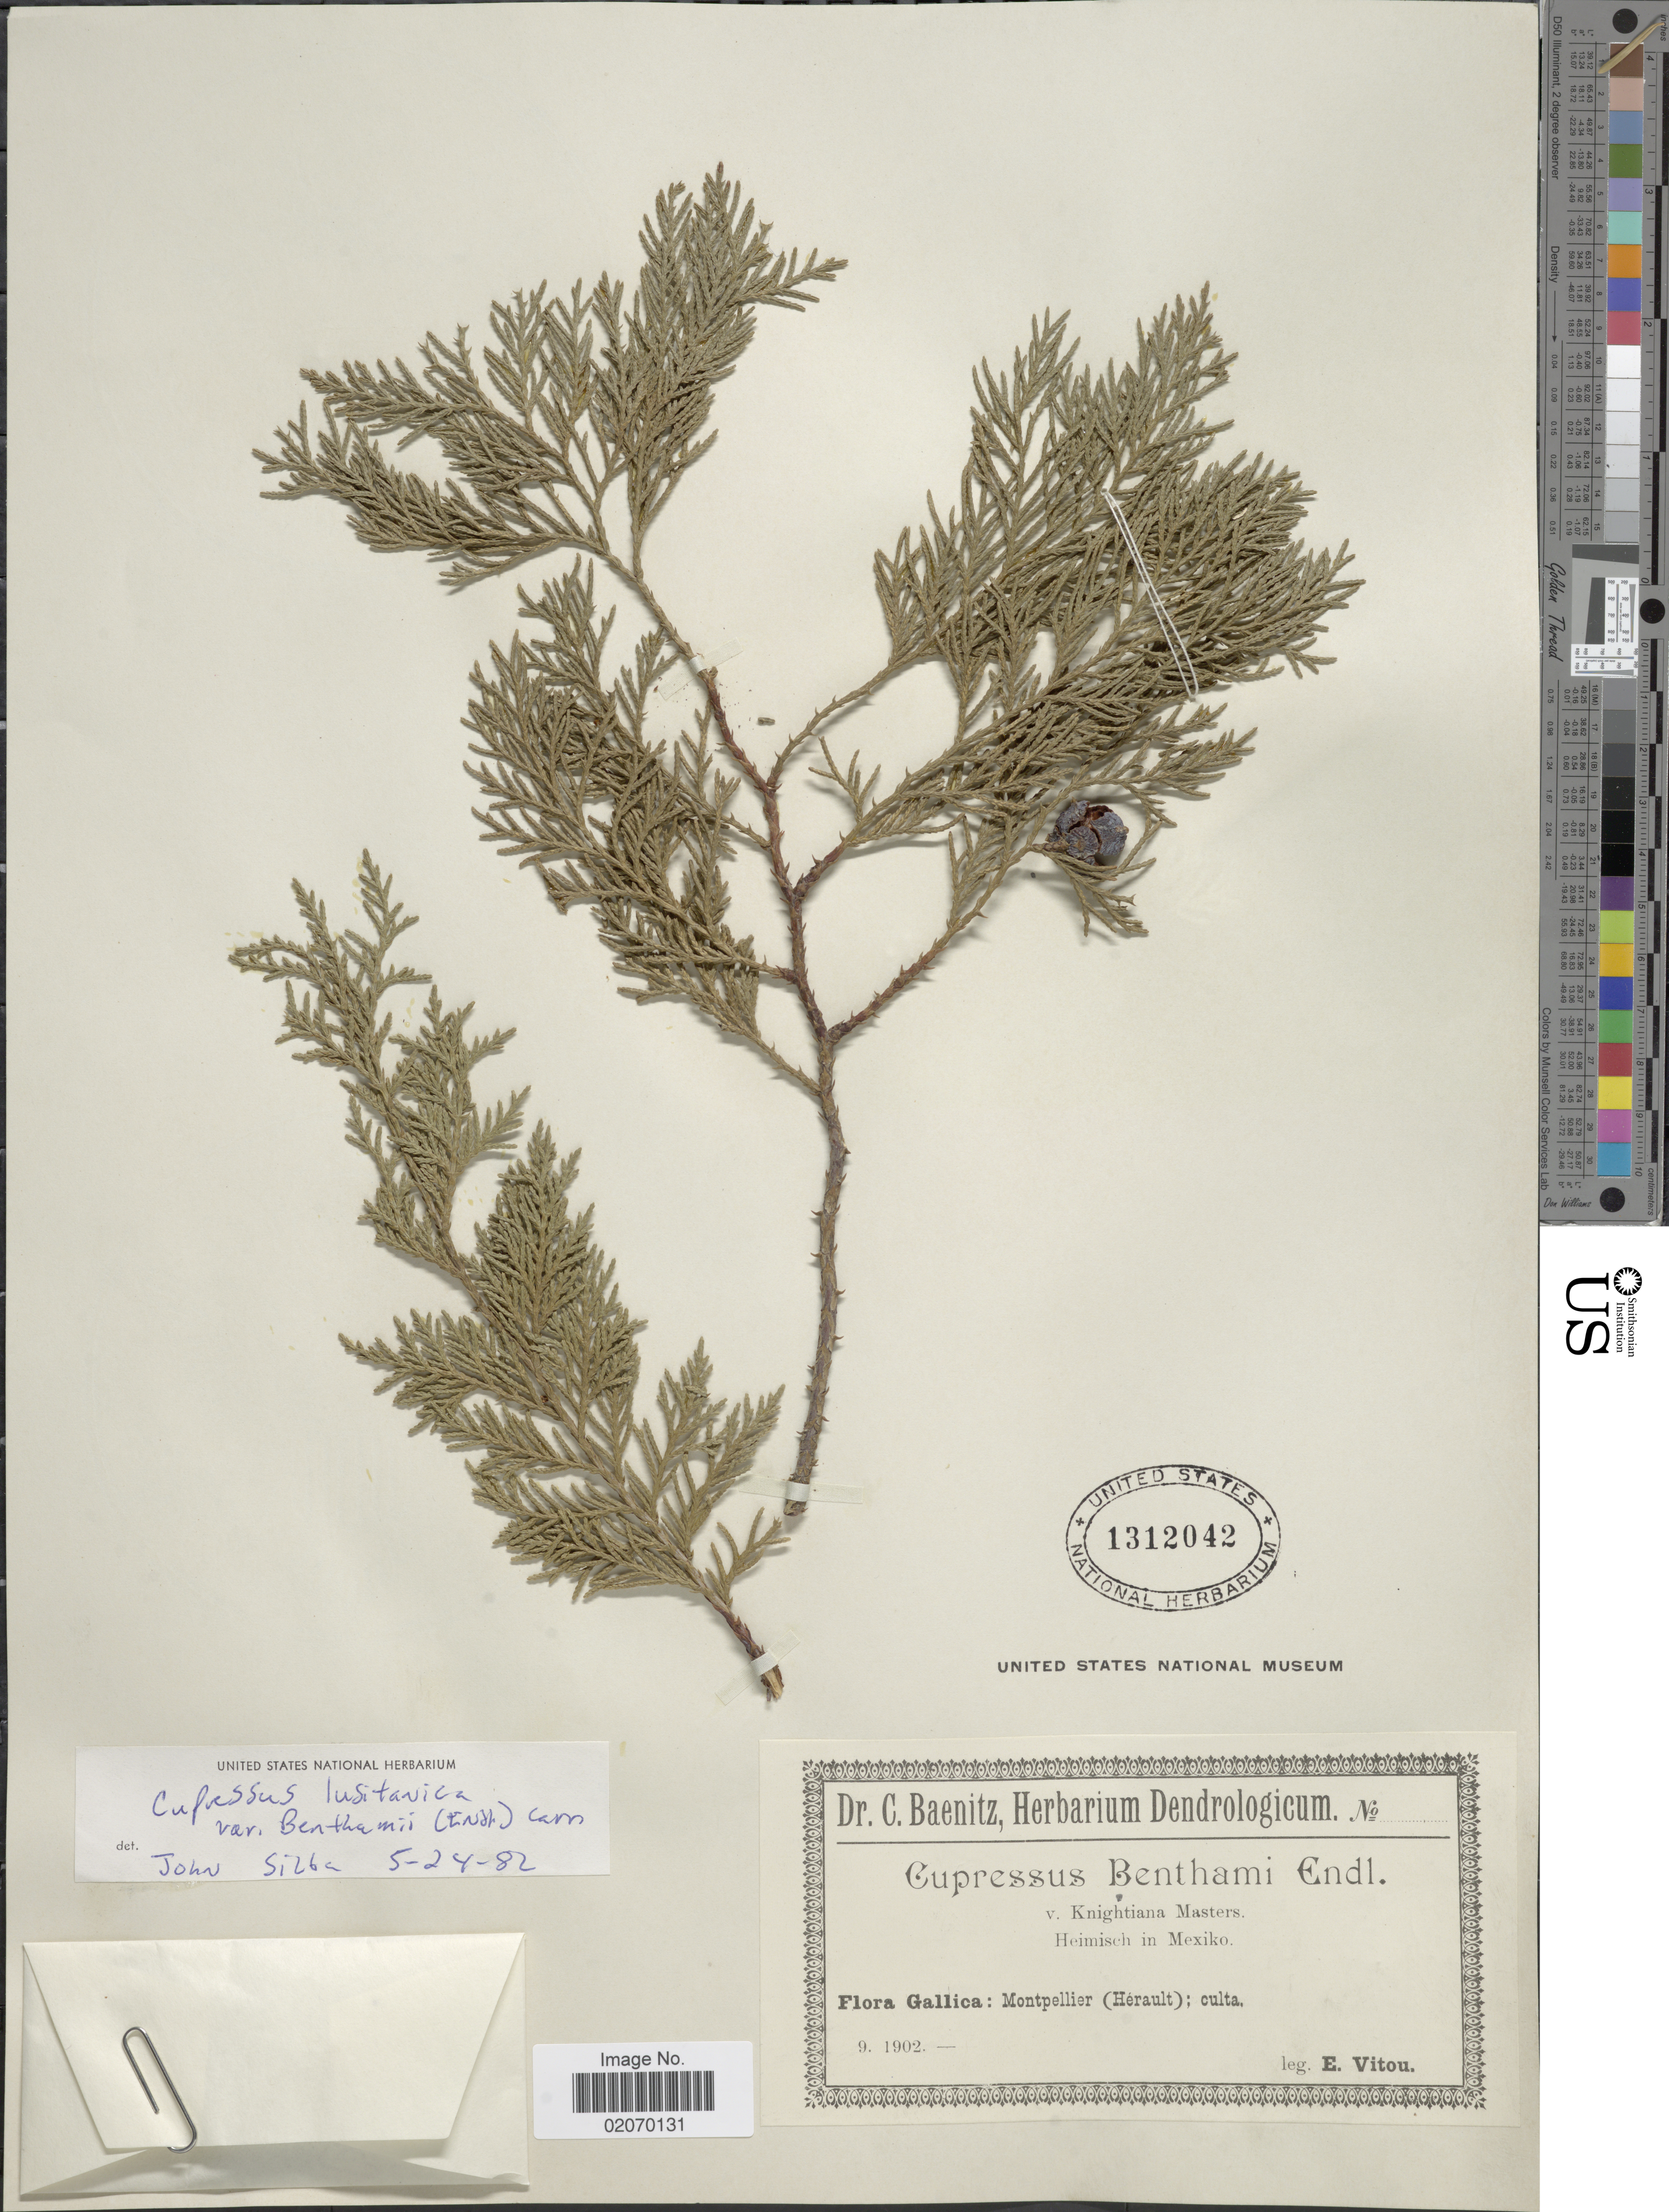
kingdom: Plantae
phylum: Tracheophyta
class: Pinopsida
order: Pinales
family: Cupressaceae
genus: Hesperocyparis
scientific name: Hesperocyparis benthamii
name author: (Endl.) Bartel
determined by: (US) Smithsonian Institution - National Museum of Natural History - Department of Botany (UNITED STATES)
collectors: E. Vitou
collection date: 1902-09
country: France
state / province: Occitanie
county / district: Hérault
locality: Montpellier (Herault)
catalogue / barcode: US 1312042